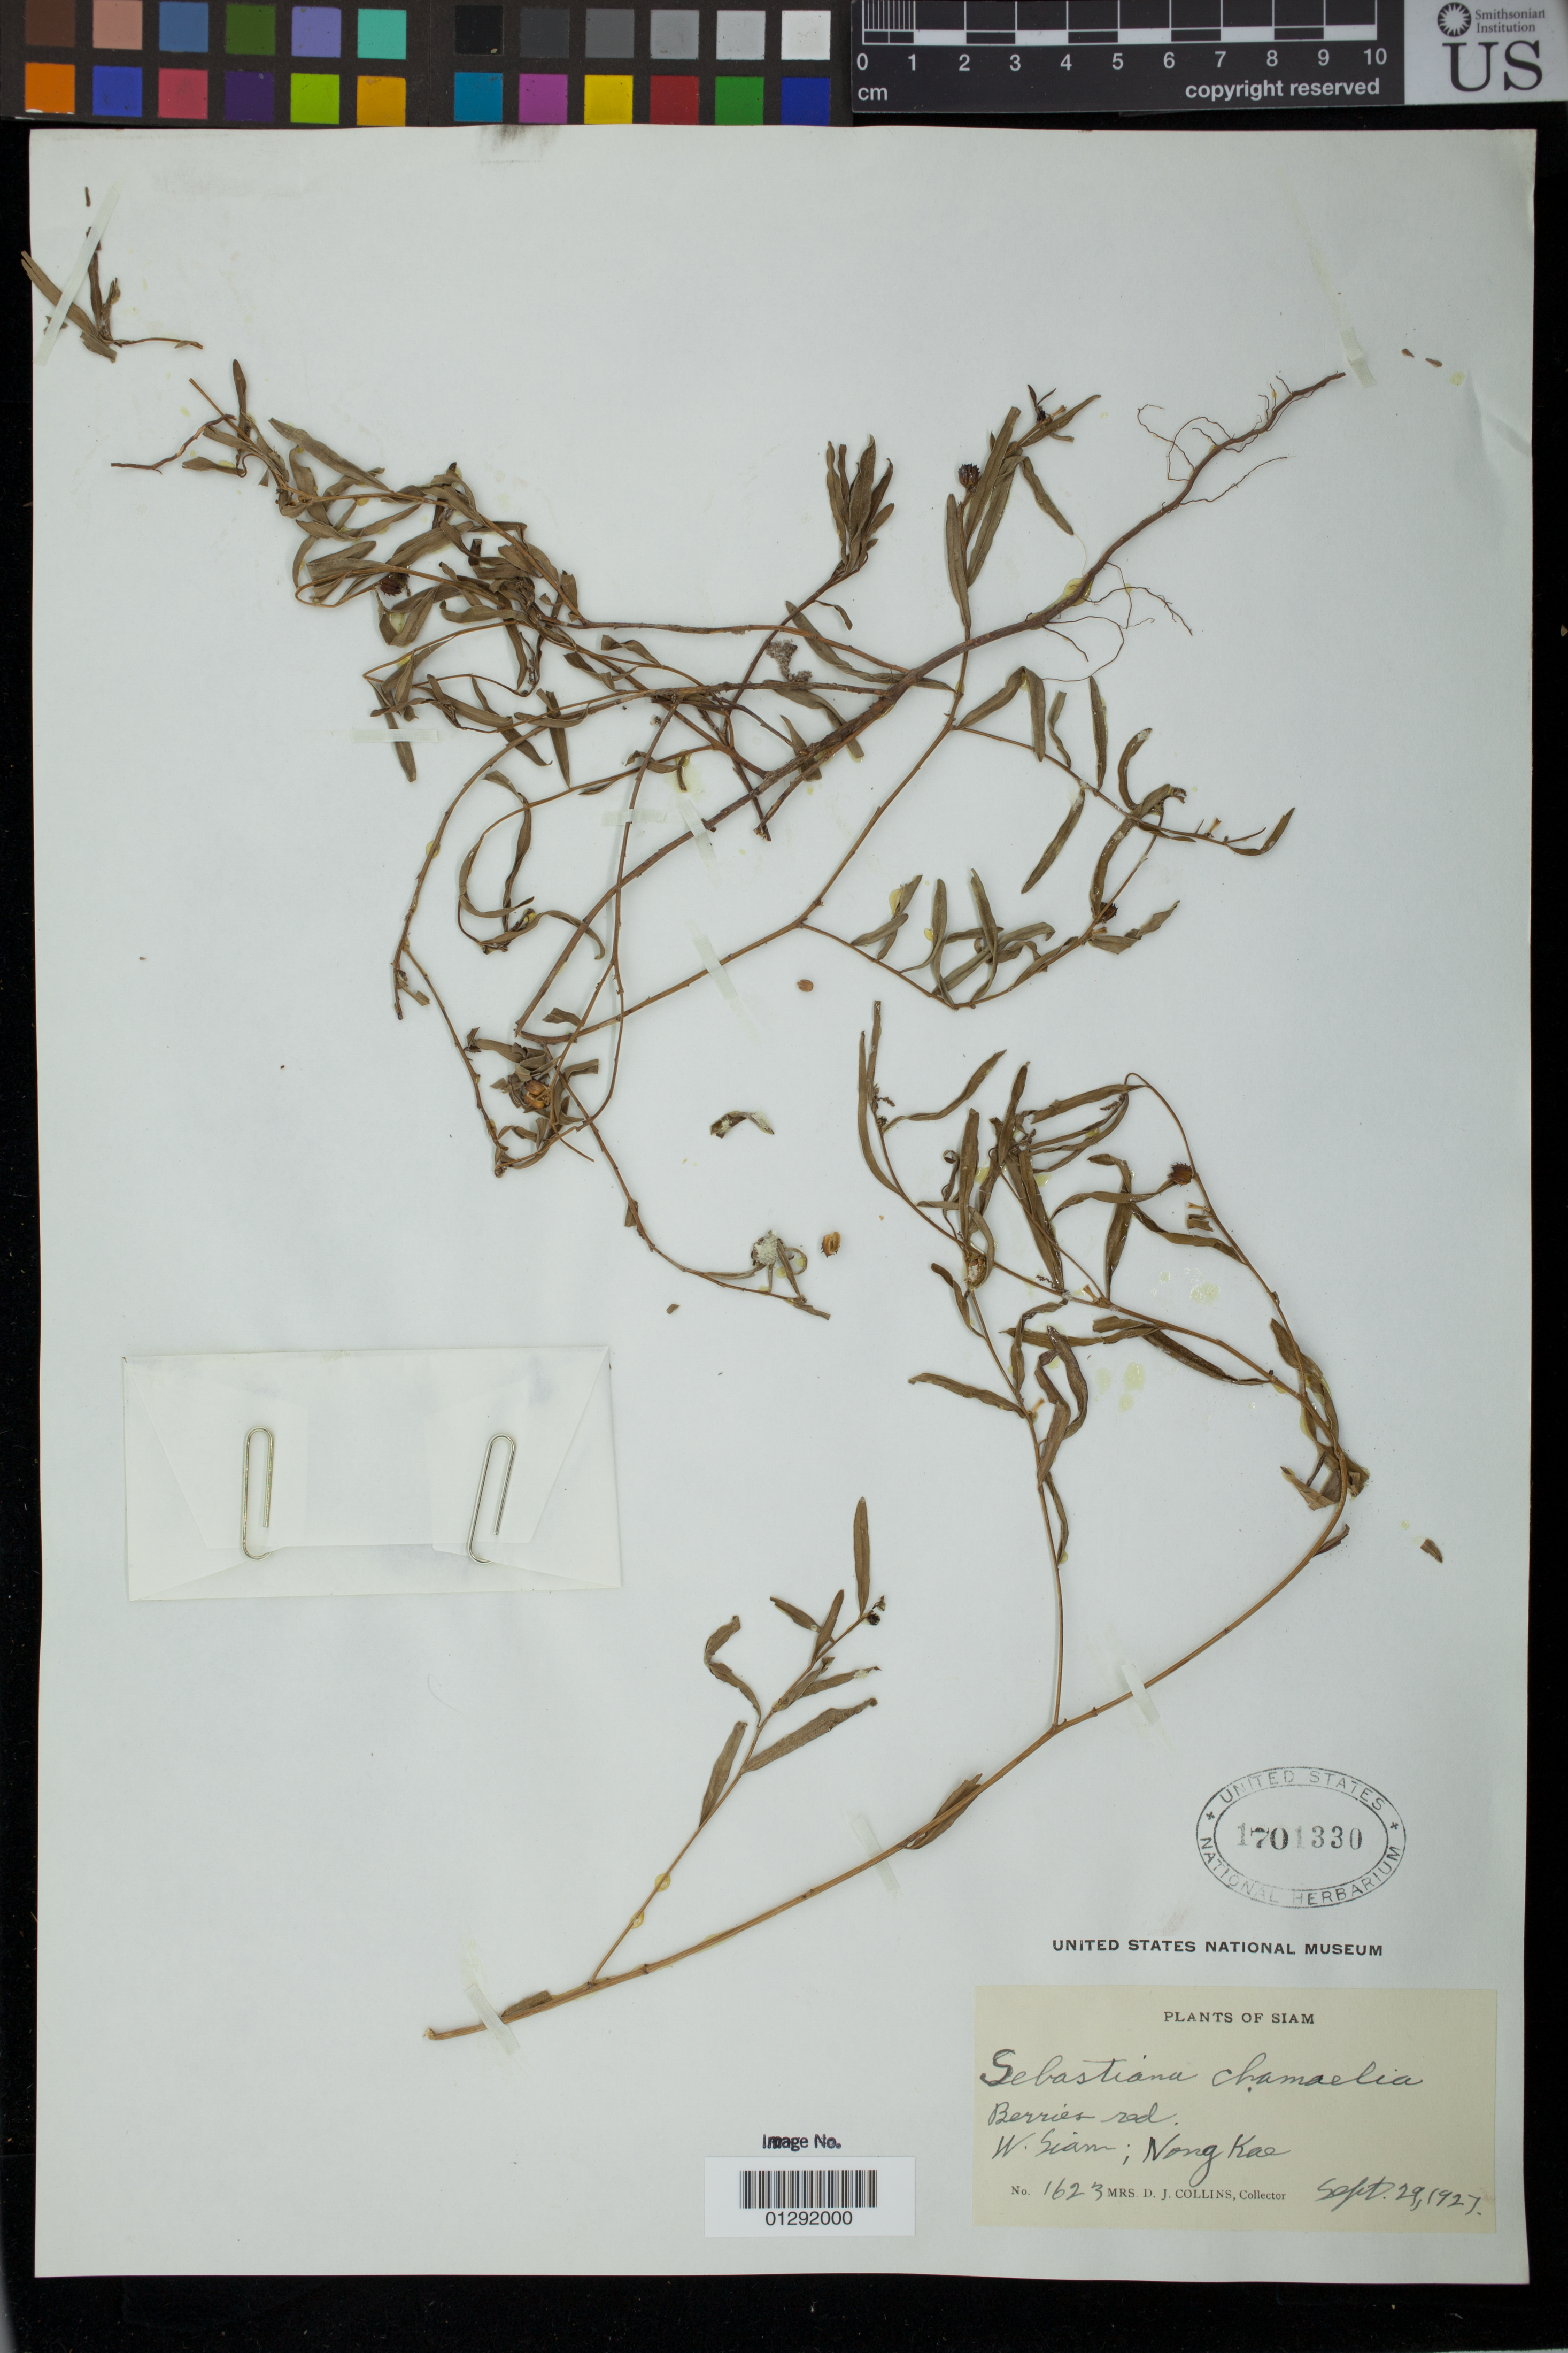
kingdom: Plantae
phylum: Tracheophyta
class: Magnoliopsida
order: Malpighiales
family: Euphorbiaceae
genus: Sebastiania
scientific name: Sebastiania chamaelea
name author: (L.) Müll. Arg.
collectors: Mrs. D. J. Collins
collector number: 1623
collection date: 1927-09-29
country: Thailand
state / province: Nong Khai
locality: W. Siam. Nong Kae.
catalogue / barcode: US 1701330